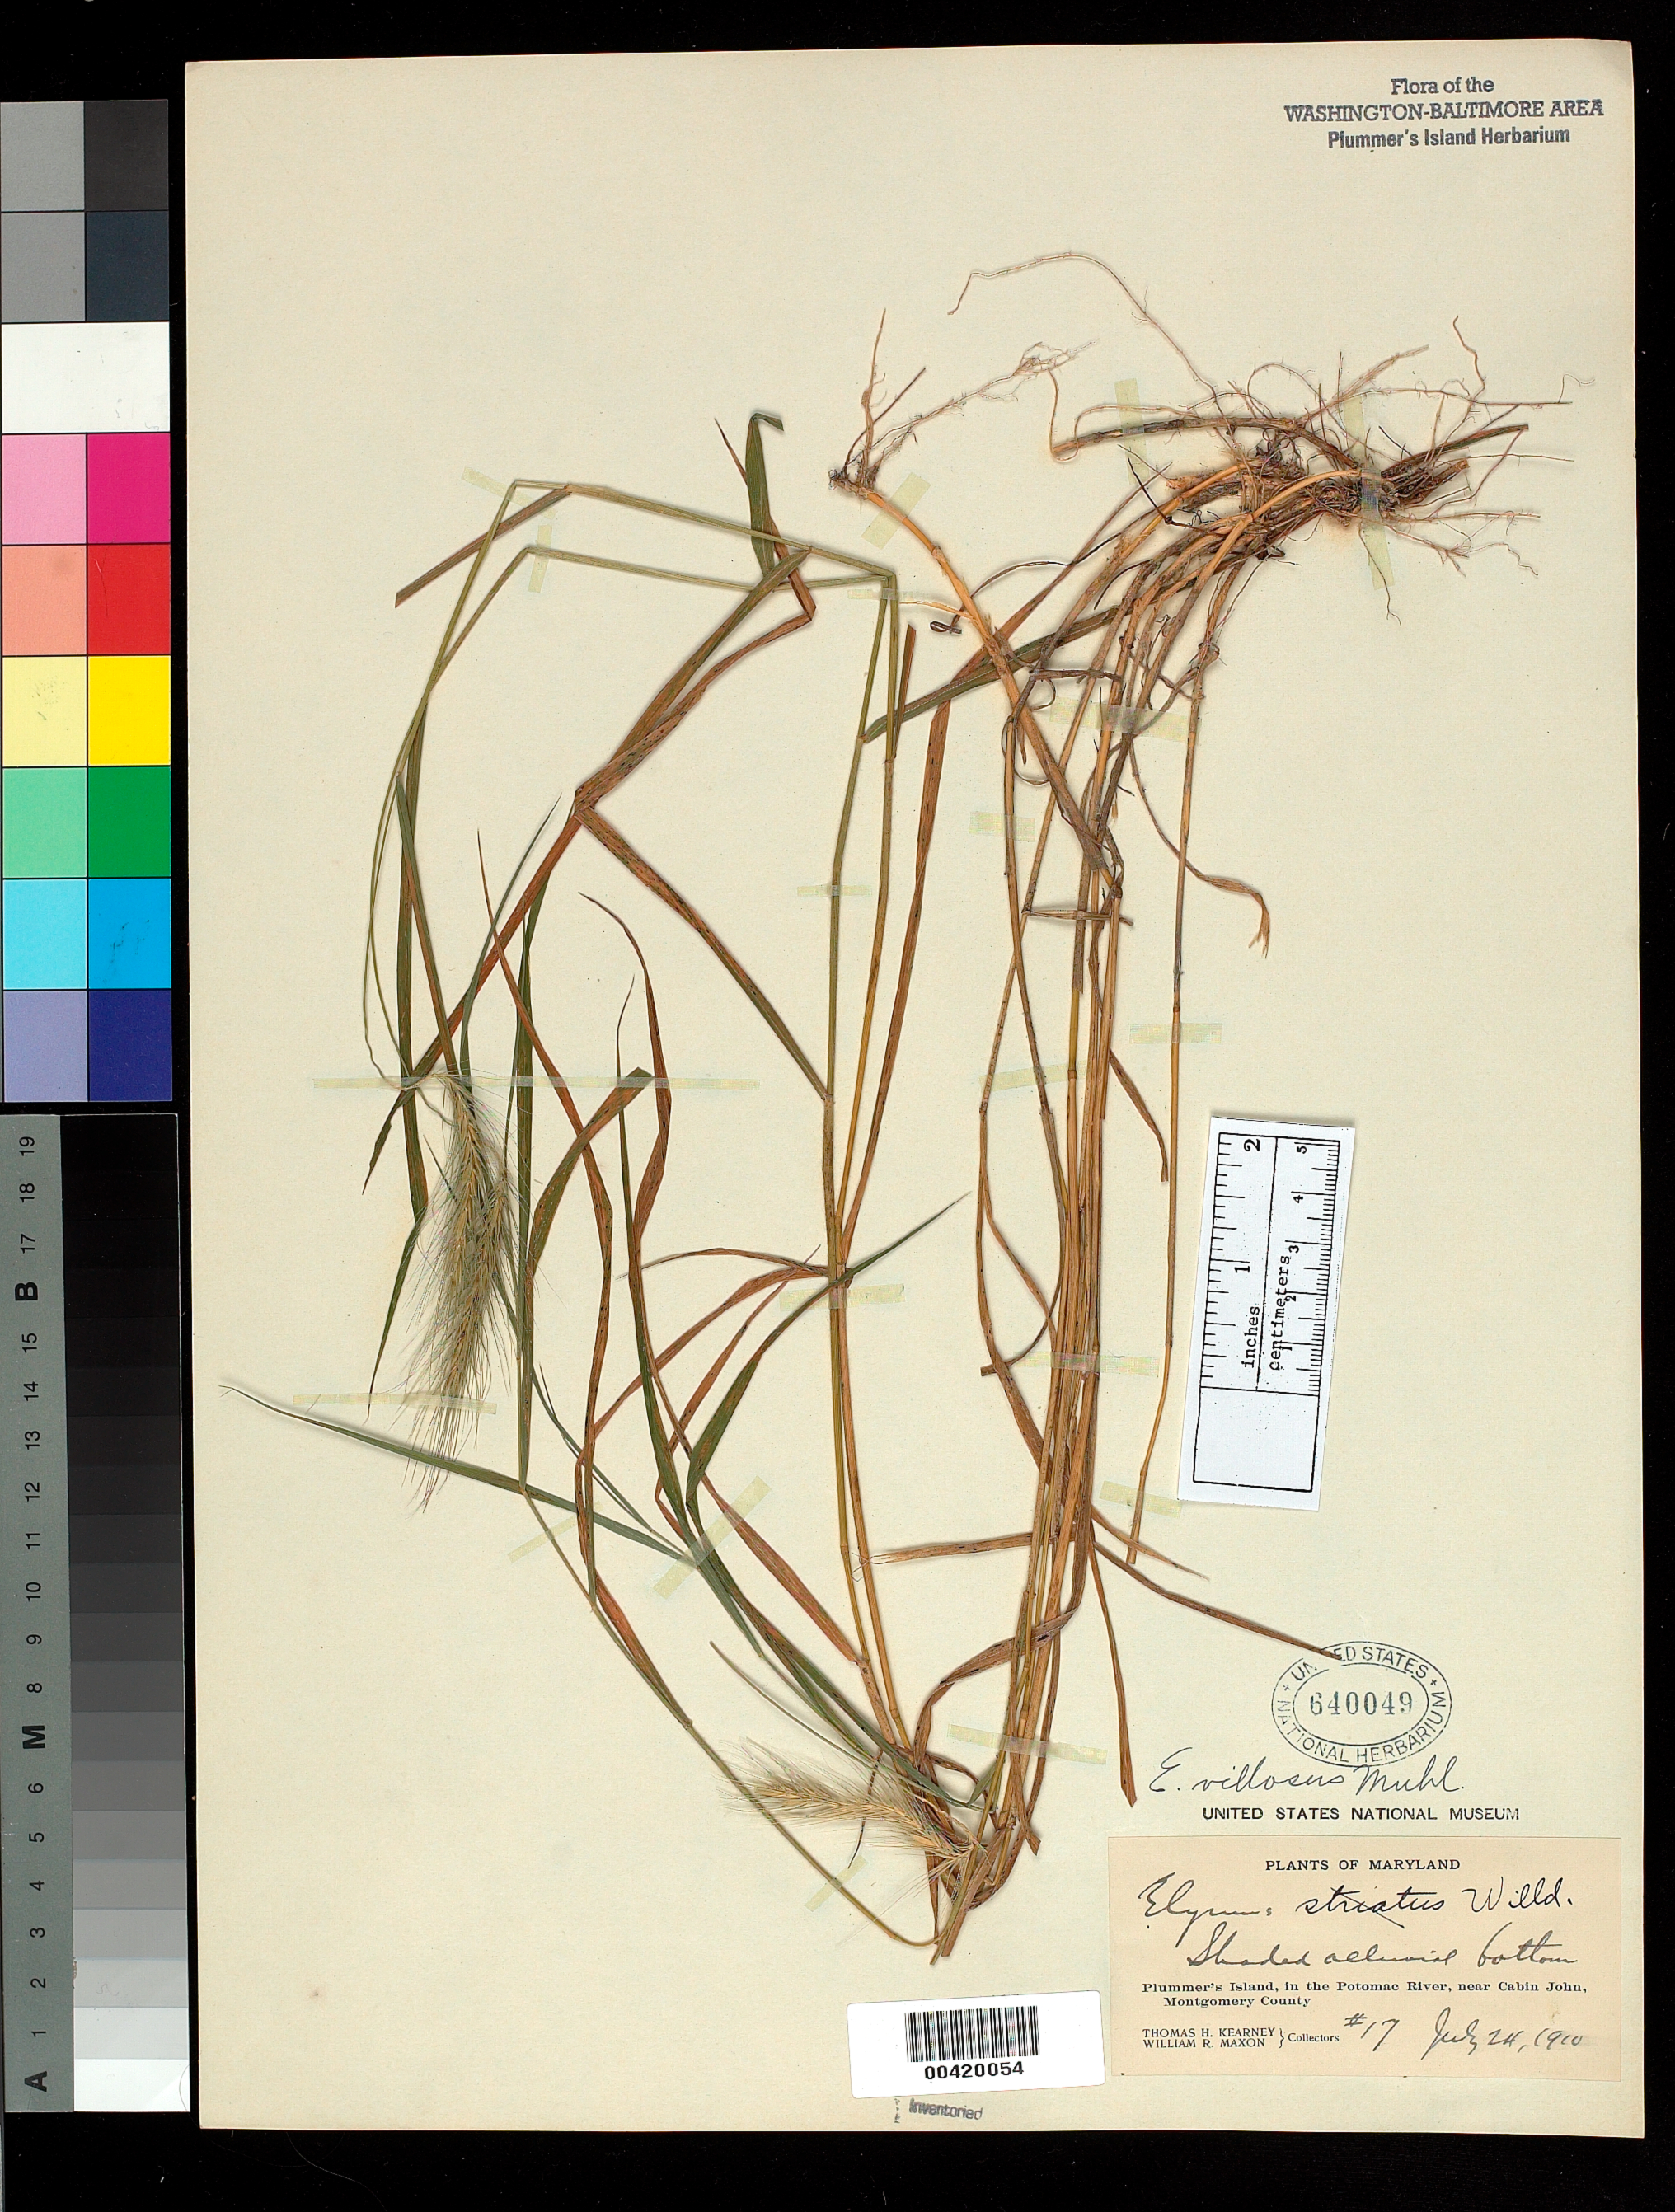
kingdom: Plantae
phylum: Tracheophyta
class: Liliopsida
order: Poales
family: Poaceae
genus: Elymus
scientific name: Elymus villosus var. villosus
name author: Muhl.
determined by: Campbell, J. J. N., (KY), University of Kentucky (UNITED STATES)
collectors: T. H. Kearney & W. R. Maxon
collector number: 17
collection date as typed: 24 Jul 1910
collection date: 1910-07-24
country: United States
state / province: Maryland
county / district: Montgomery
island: Plummers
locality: Plummer's Island C. & O. Canal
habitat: Shaded alluvial bottom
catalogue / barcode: US 640049